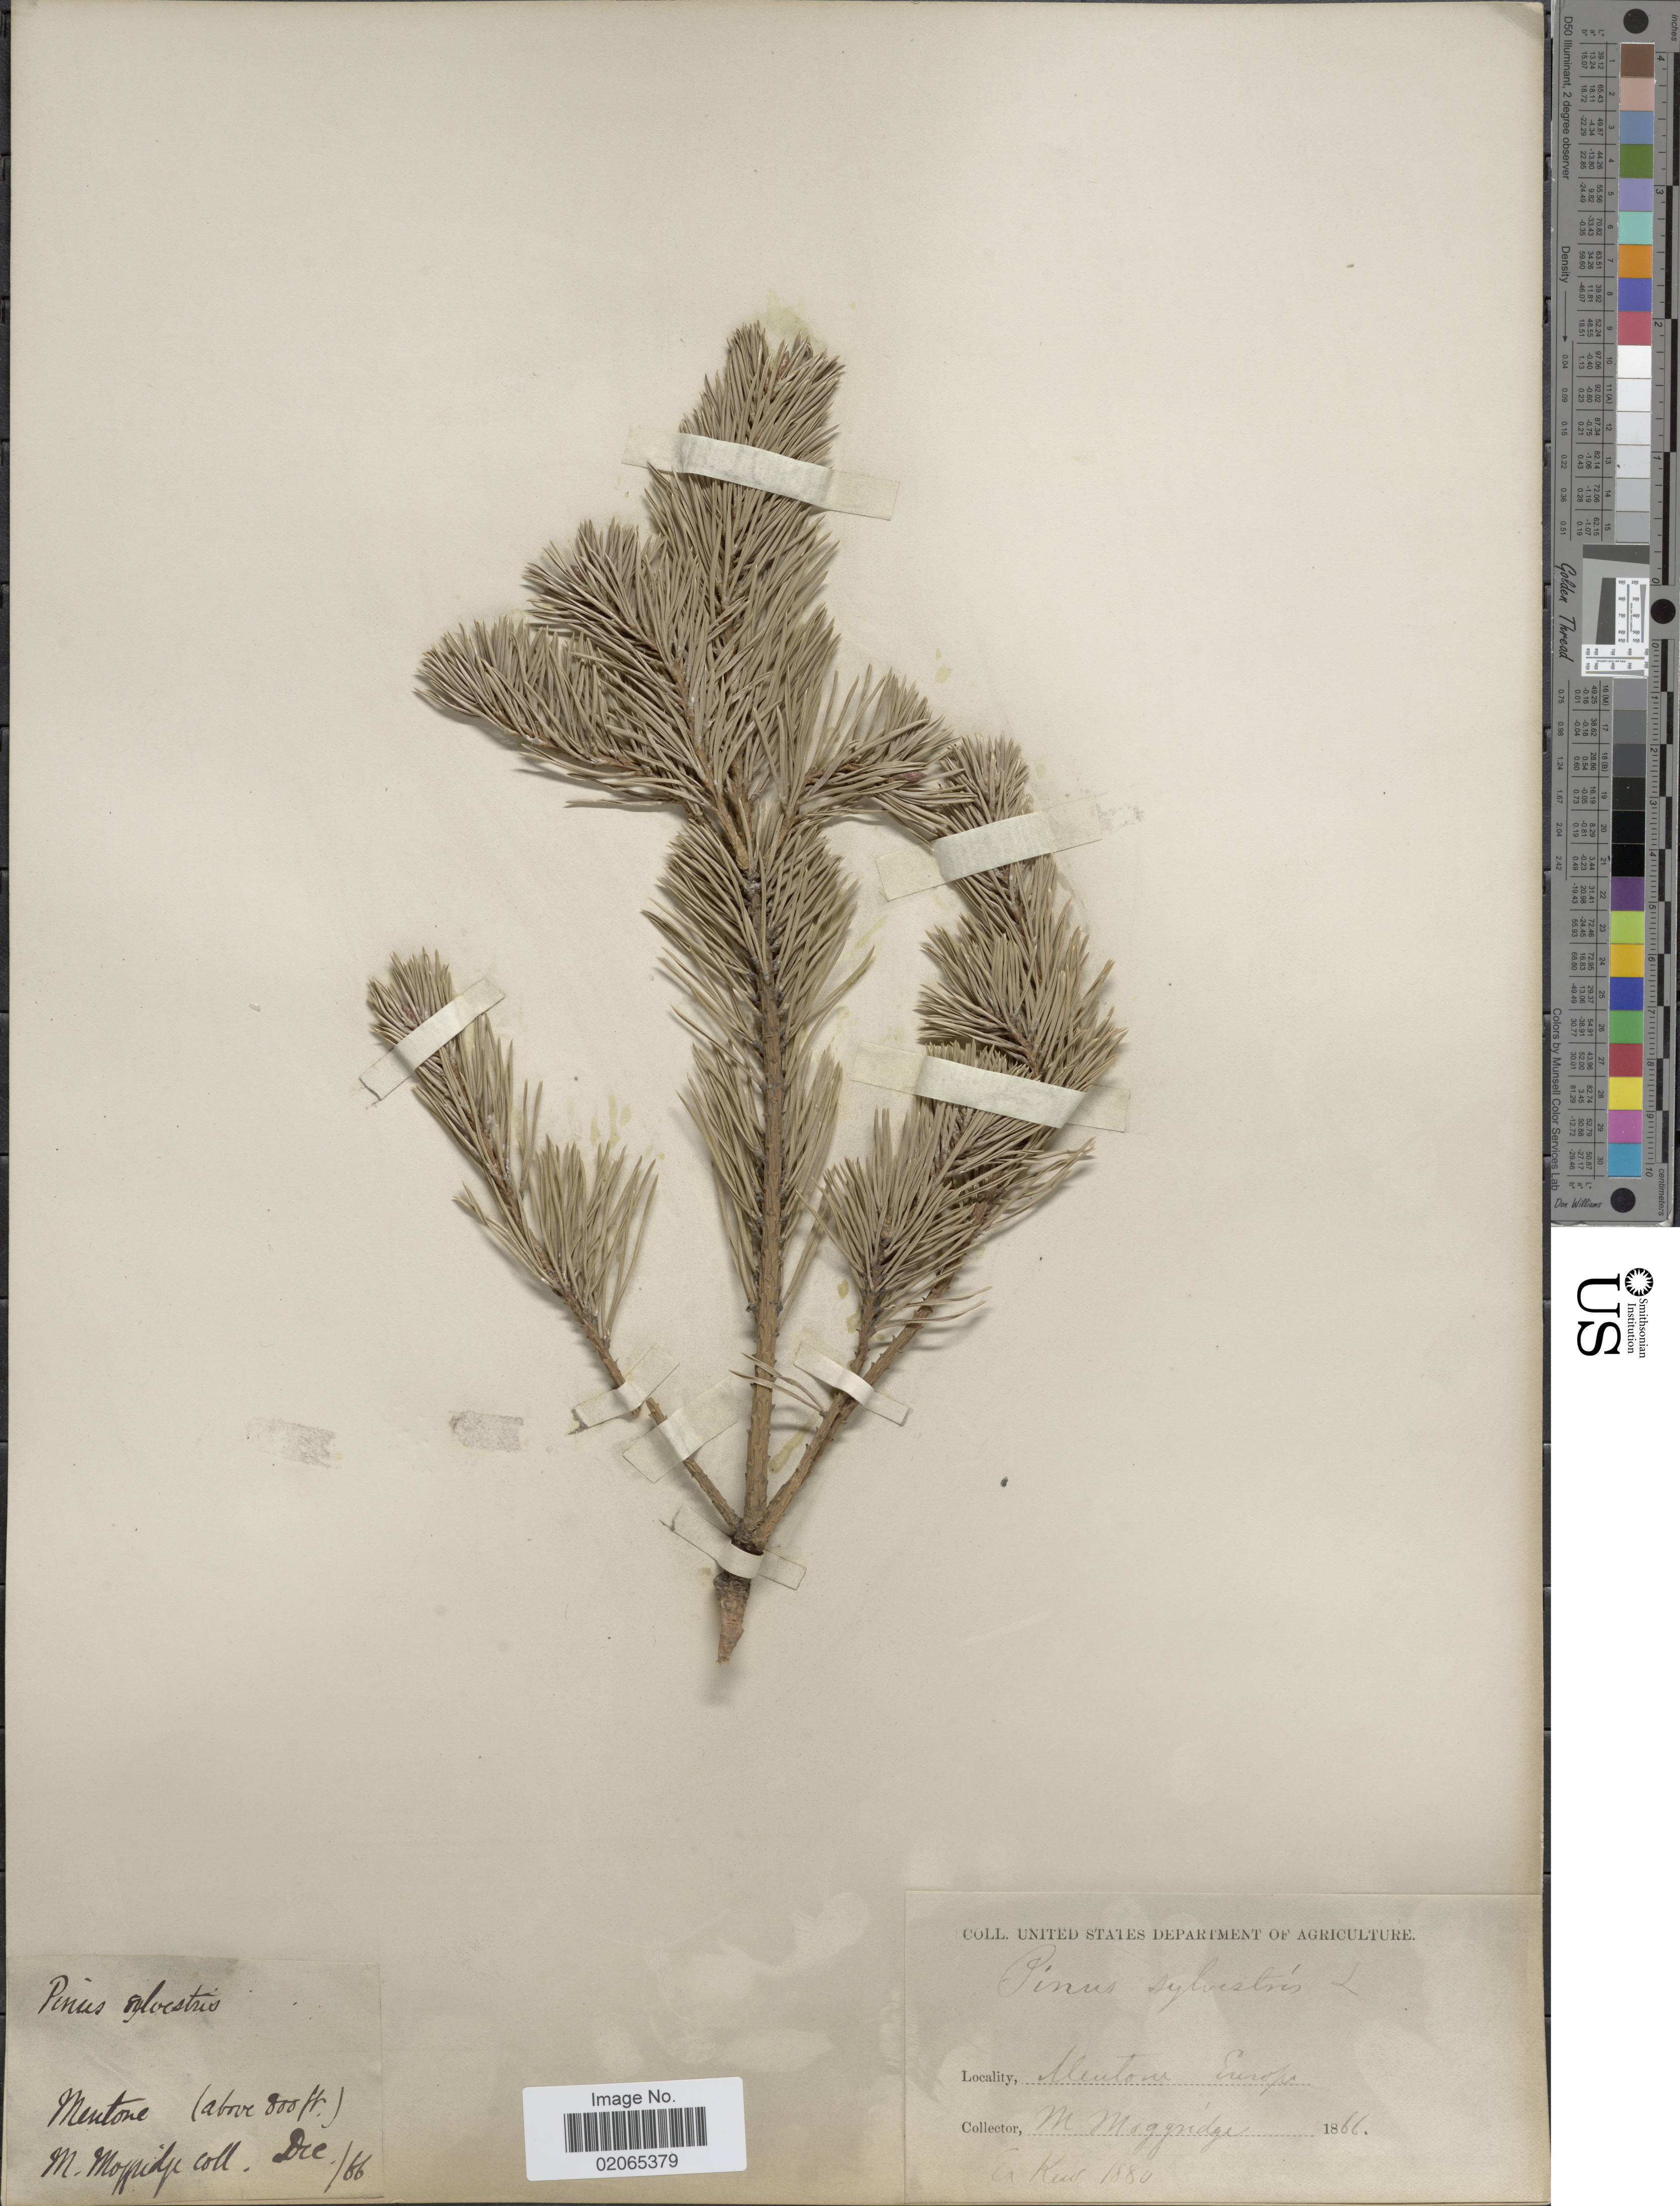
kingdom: Plantae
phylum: Tracheophyta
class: Pinopsida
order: Pinales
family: Pinaceae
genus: Pinus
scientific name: Pinus sylvestris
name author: L.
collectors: M. Moggridge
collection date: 1866-12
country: France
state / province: Provence-Alpes-Côte d'Azur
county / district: Alpes-Maritimes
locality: Mentone